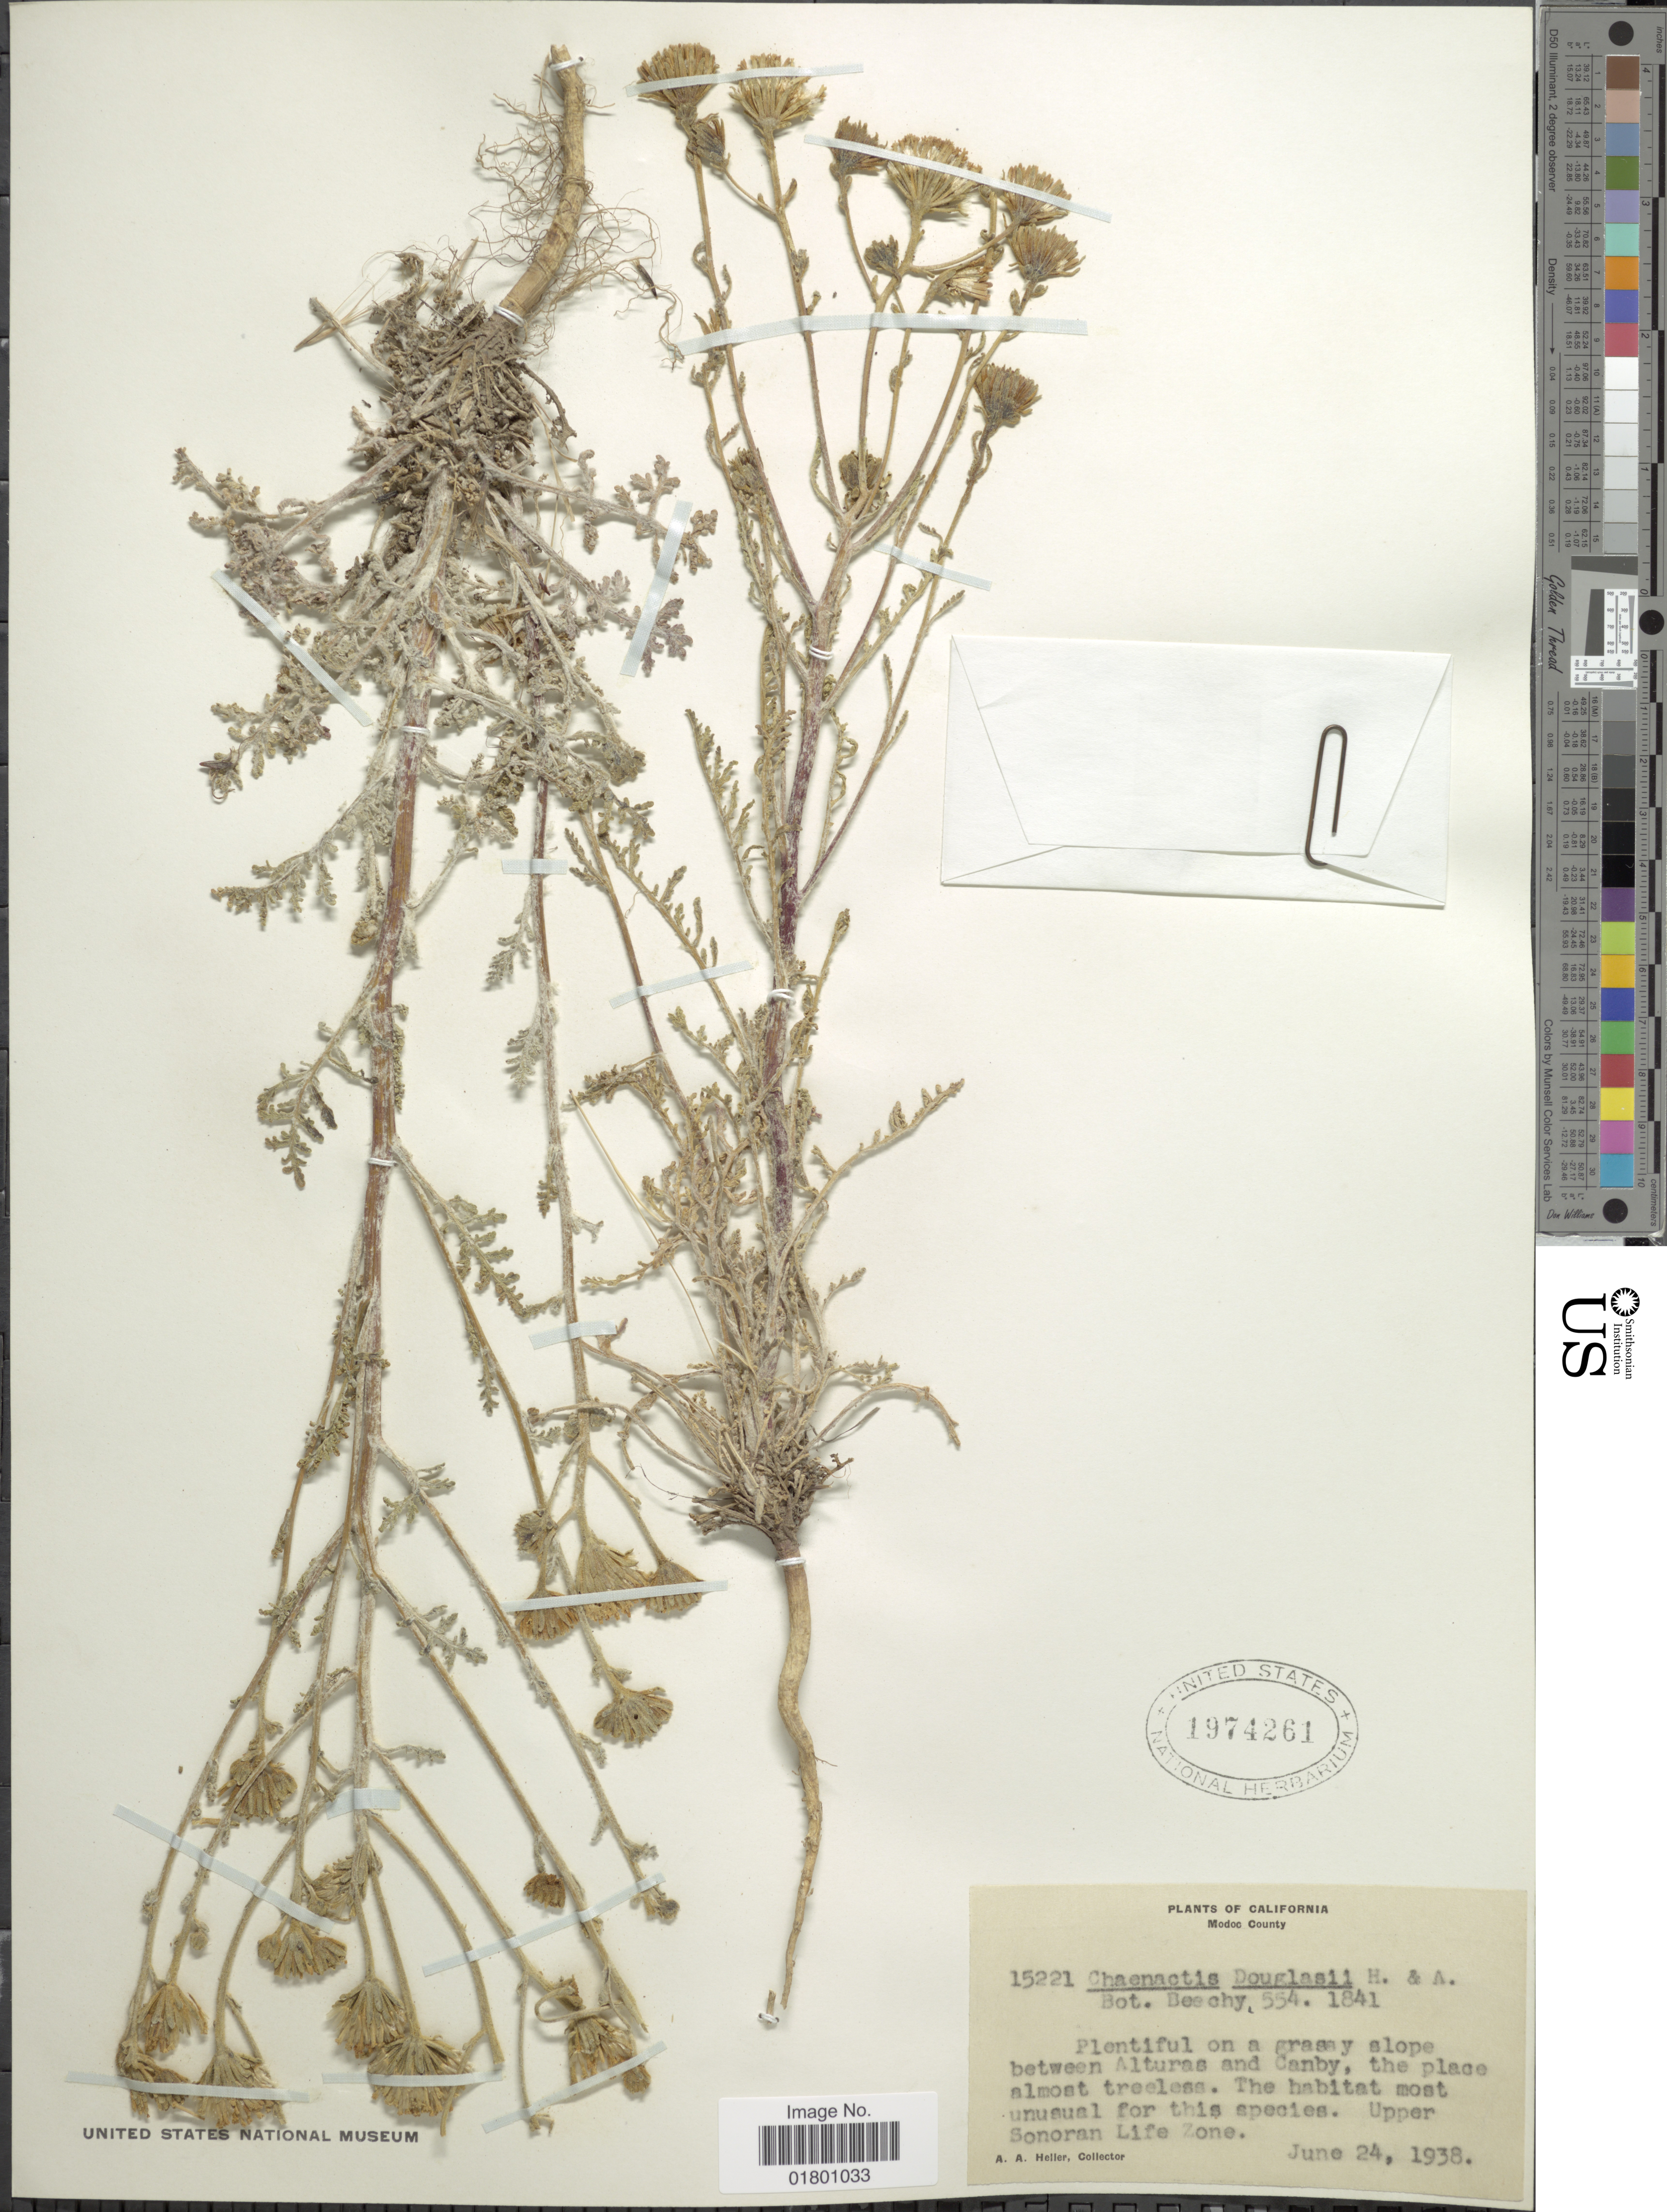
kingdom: Plantae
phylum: Tracheophyta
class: Magnoliopsida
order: Asterales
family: Asteraceae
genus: Chaenactis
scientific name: Chaenactis douglasii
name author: Hook. & Arn.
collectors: A. A. Heller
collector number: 15221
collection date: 1938-06-24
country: United States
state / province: California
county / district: Modoc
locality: Modoc County, Plentiful on a grasay slope between Alturas and Canby, the place almost treeless. Upper Sonoran Life Zone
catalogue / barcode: US 1974261